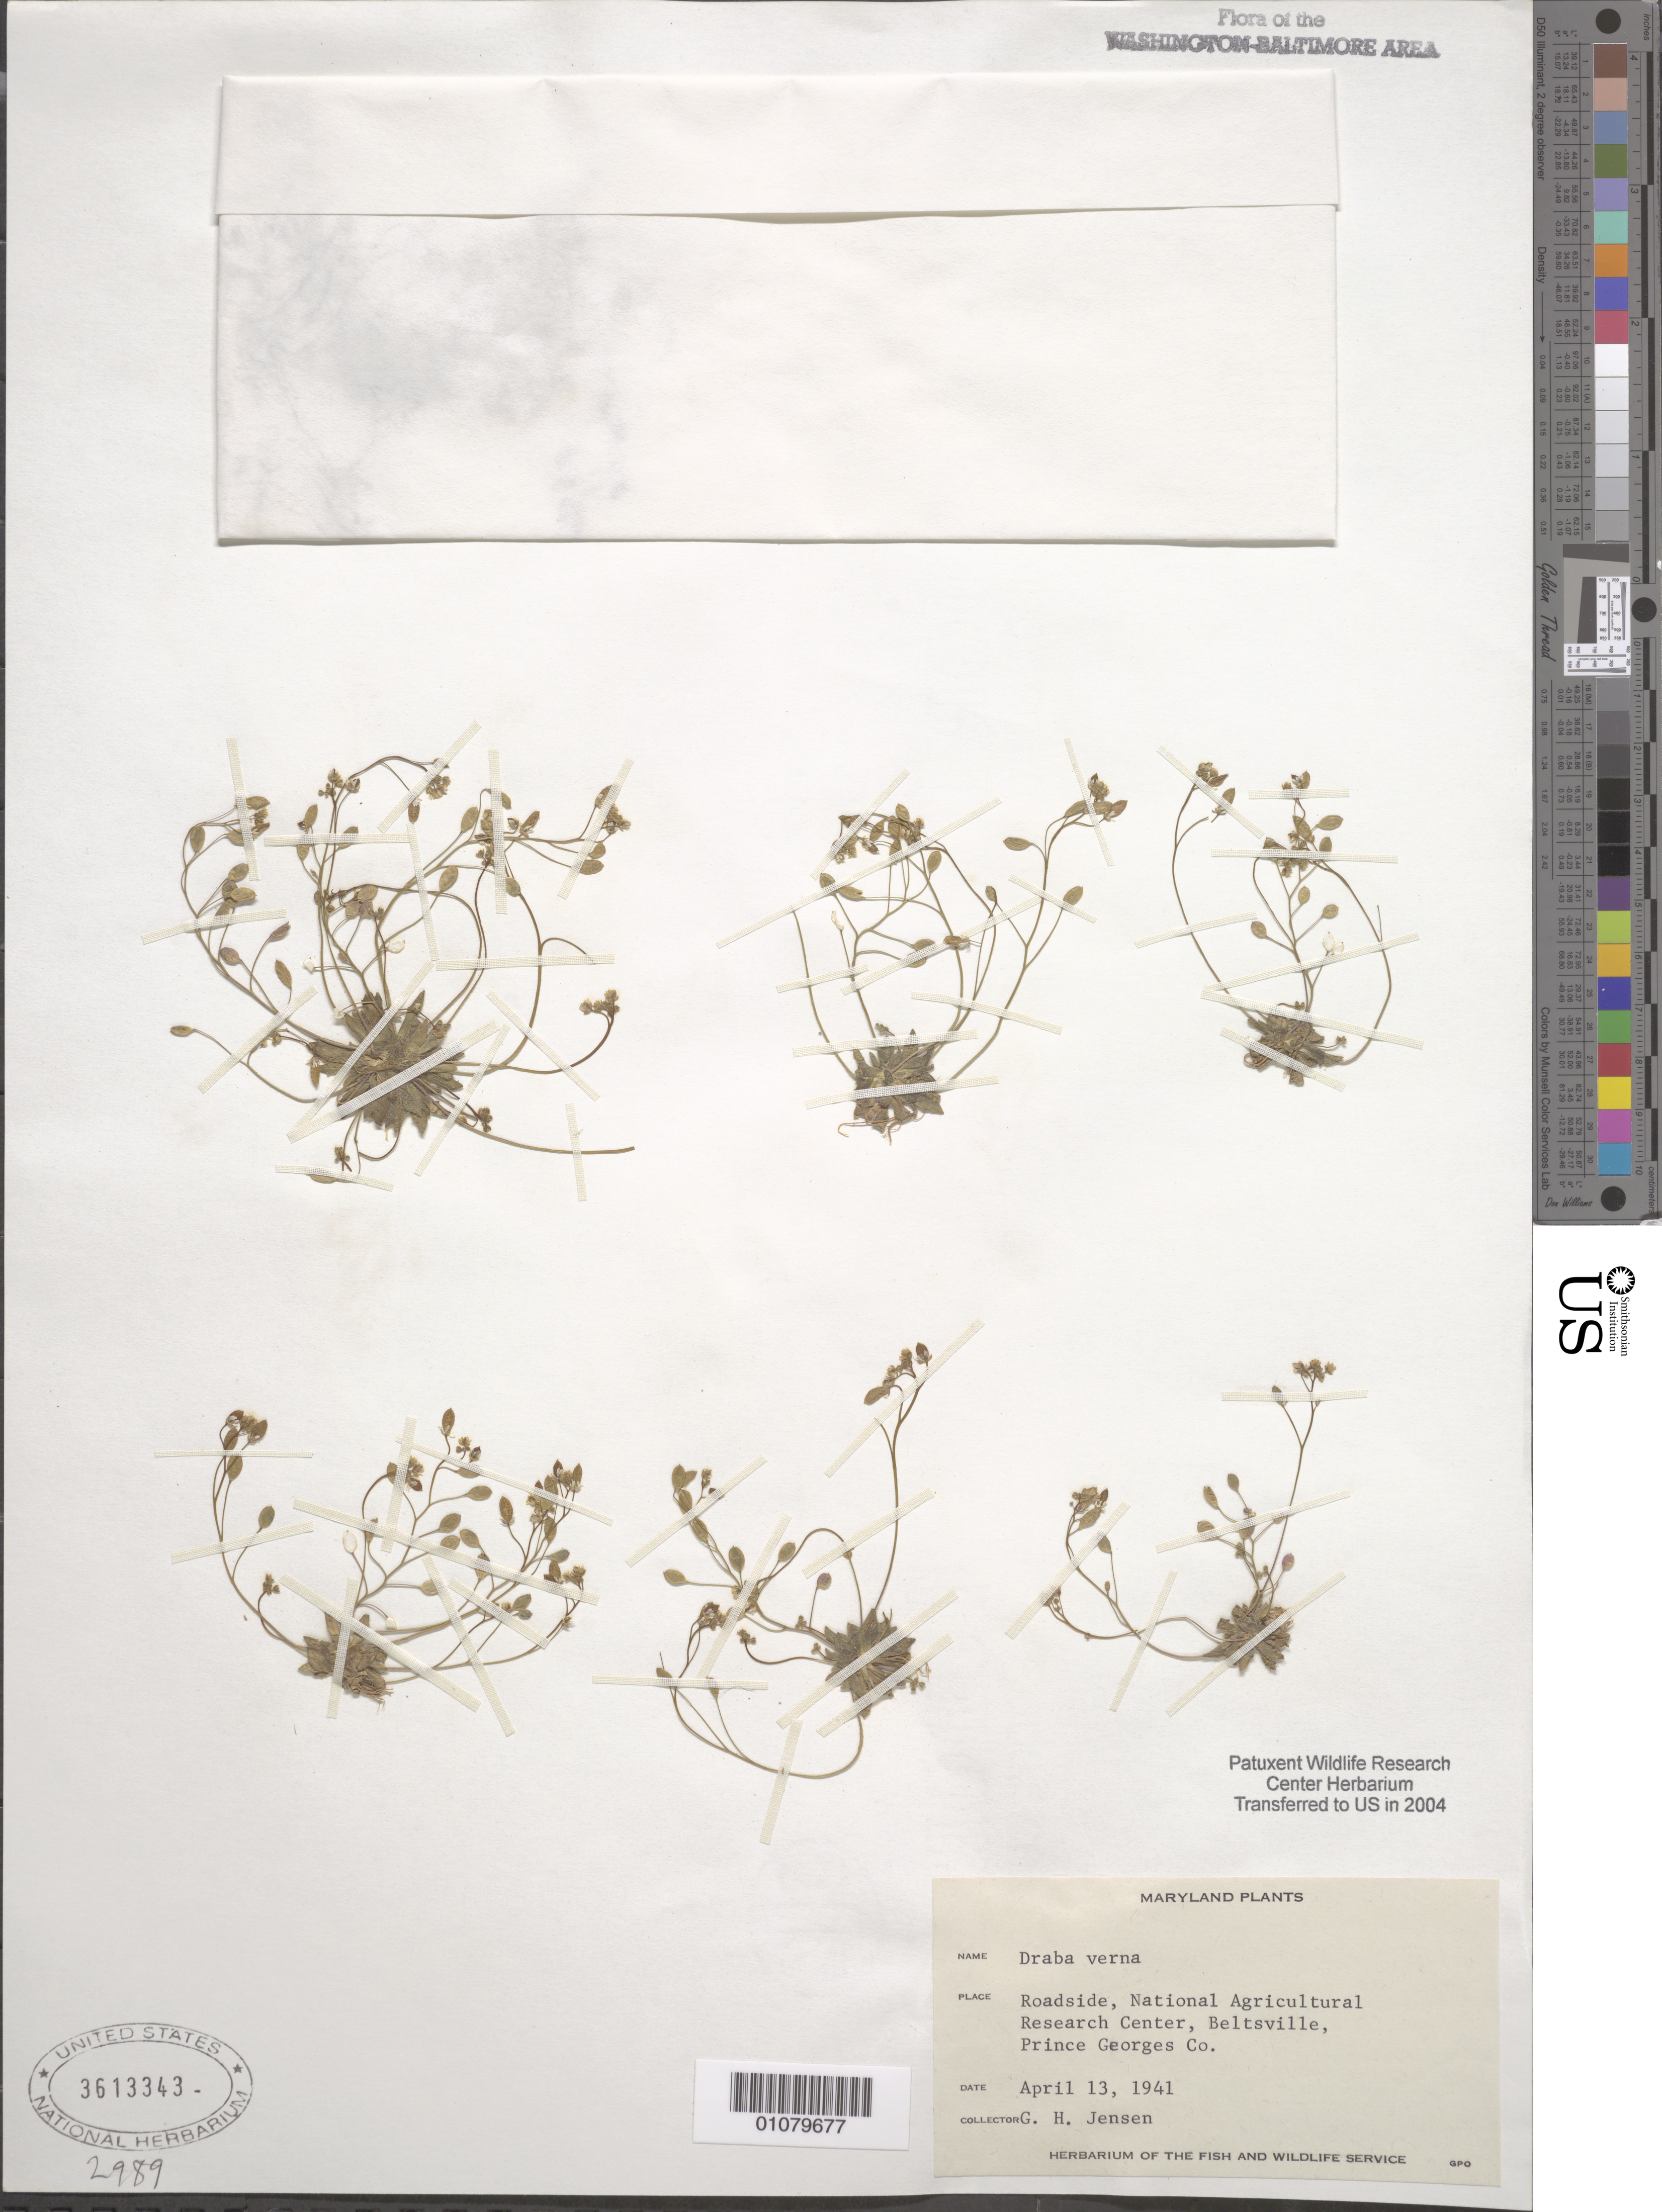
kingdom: Plantae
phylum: Tracheophyta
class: Magnoliopsida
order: Brassicales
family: Brassicaceae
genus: Draba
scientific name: Draba verna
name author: L.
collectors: G. H. Jensen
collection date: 1941-04-13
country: United States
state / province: Maryland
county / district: Prince George's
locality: Beltsville. National Agricultural Research Center.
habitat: Roadside.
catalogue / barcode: US 3613343